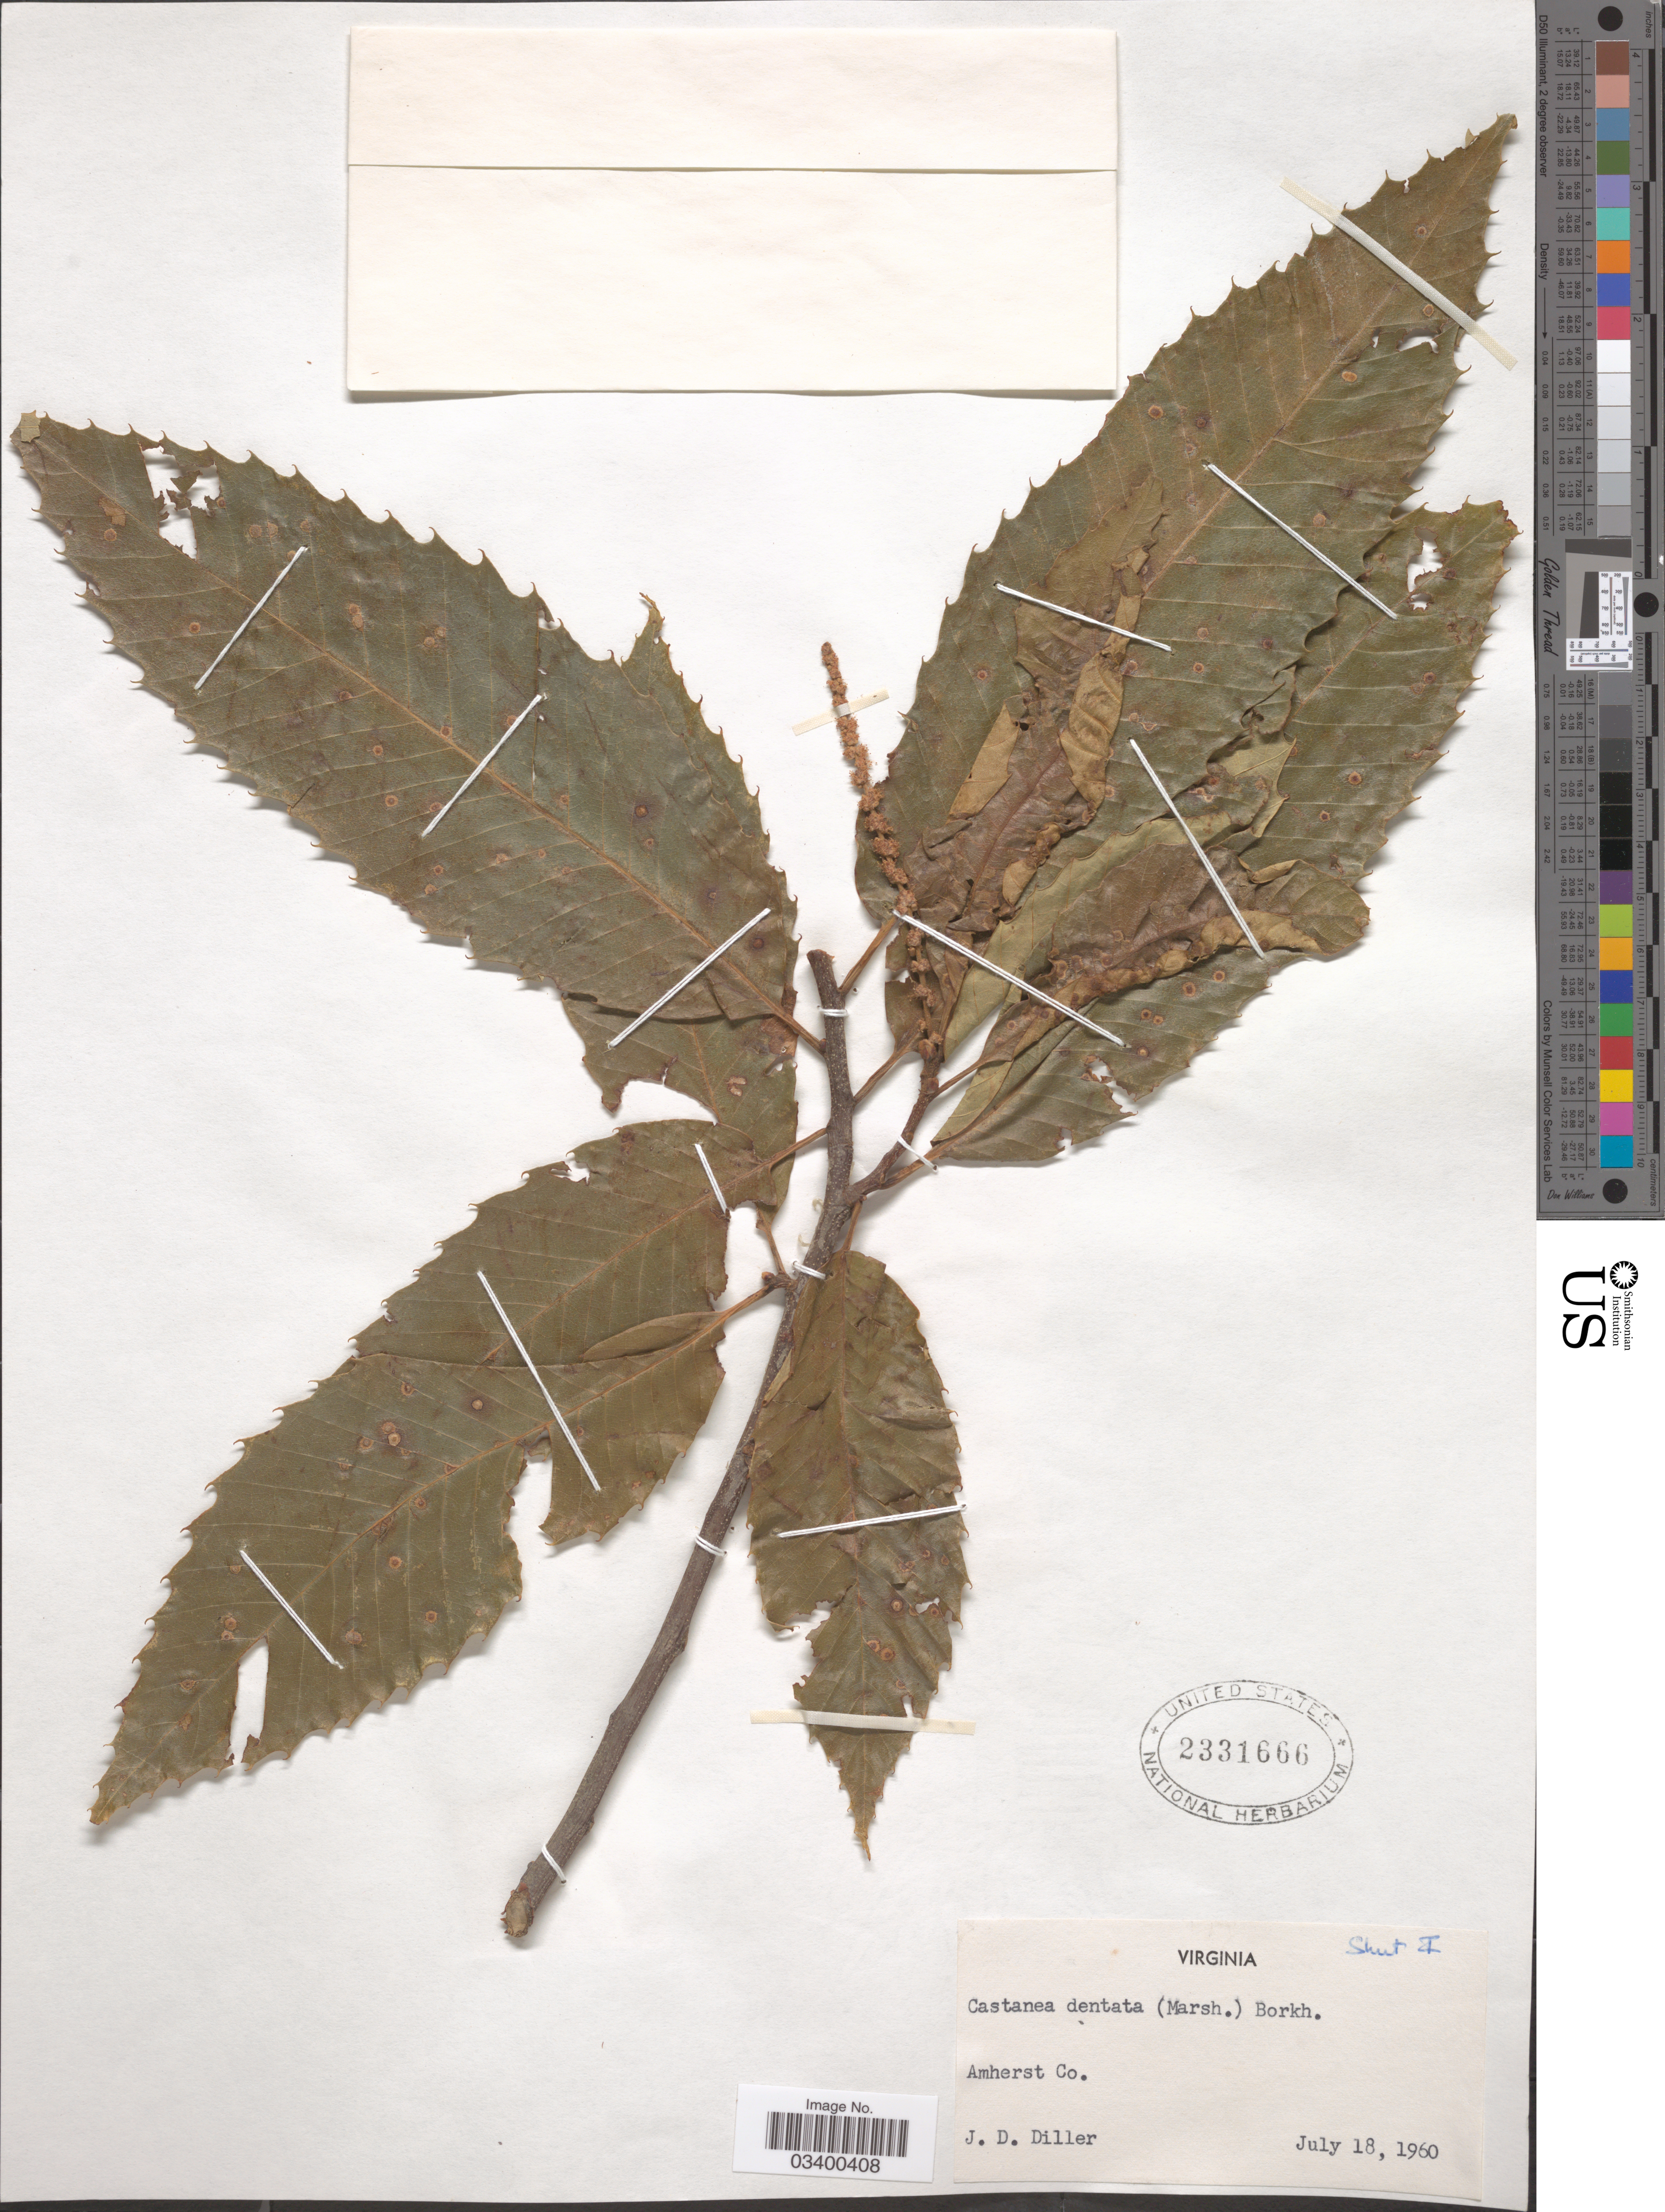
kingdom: Plantae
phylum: Tracheophyta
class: Magnoliopsida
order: Fagales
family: Fagaceae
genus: Castanea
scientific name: Castanea dentata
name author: (Marshall) Borkh.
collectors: J. Diller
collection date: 1960-07-18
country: United States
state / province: Virginia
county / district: Amherst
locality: Amherst Co.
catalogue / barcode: US 2331666